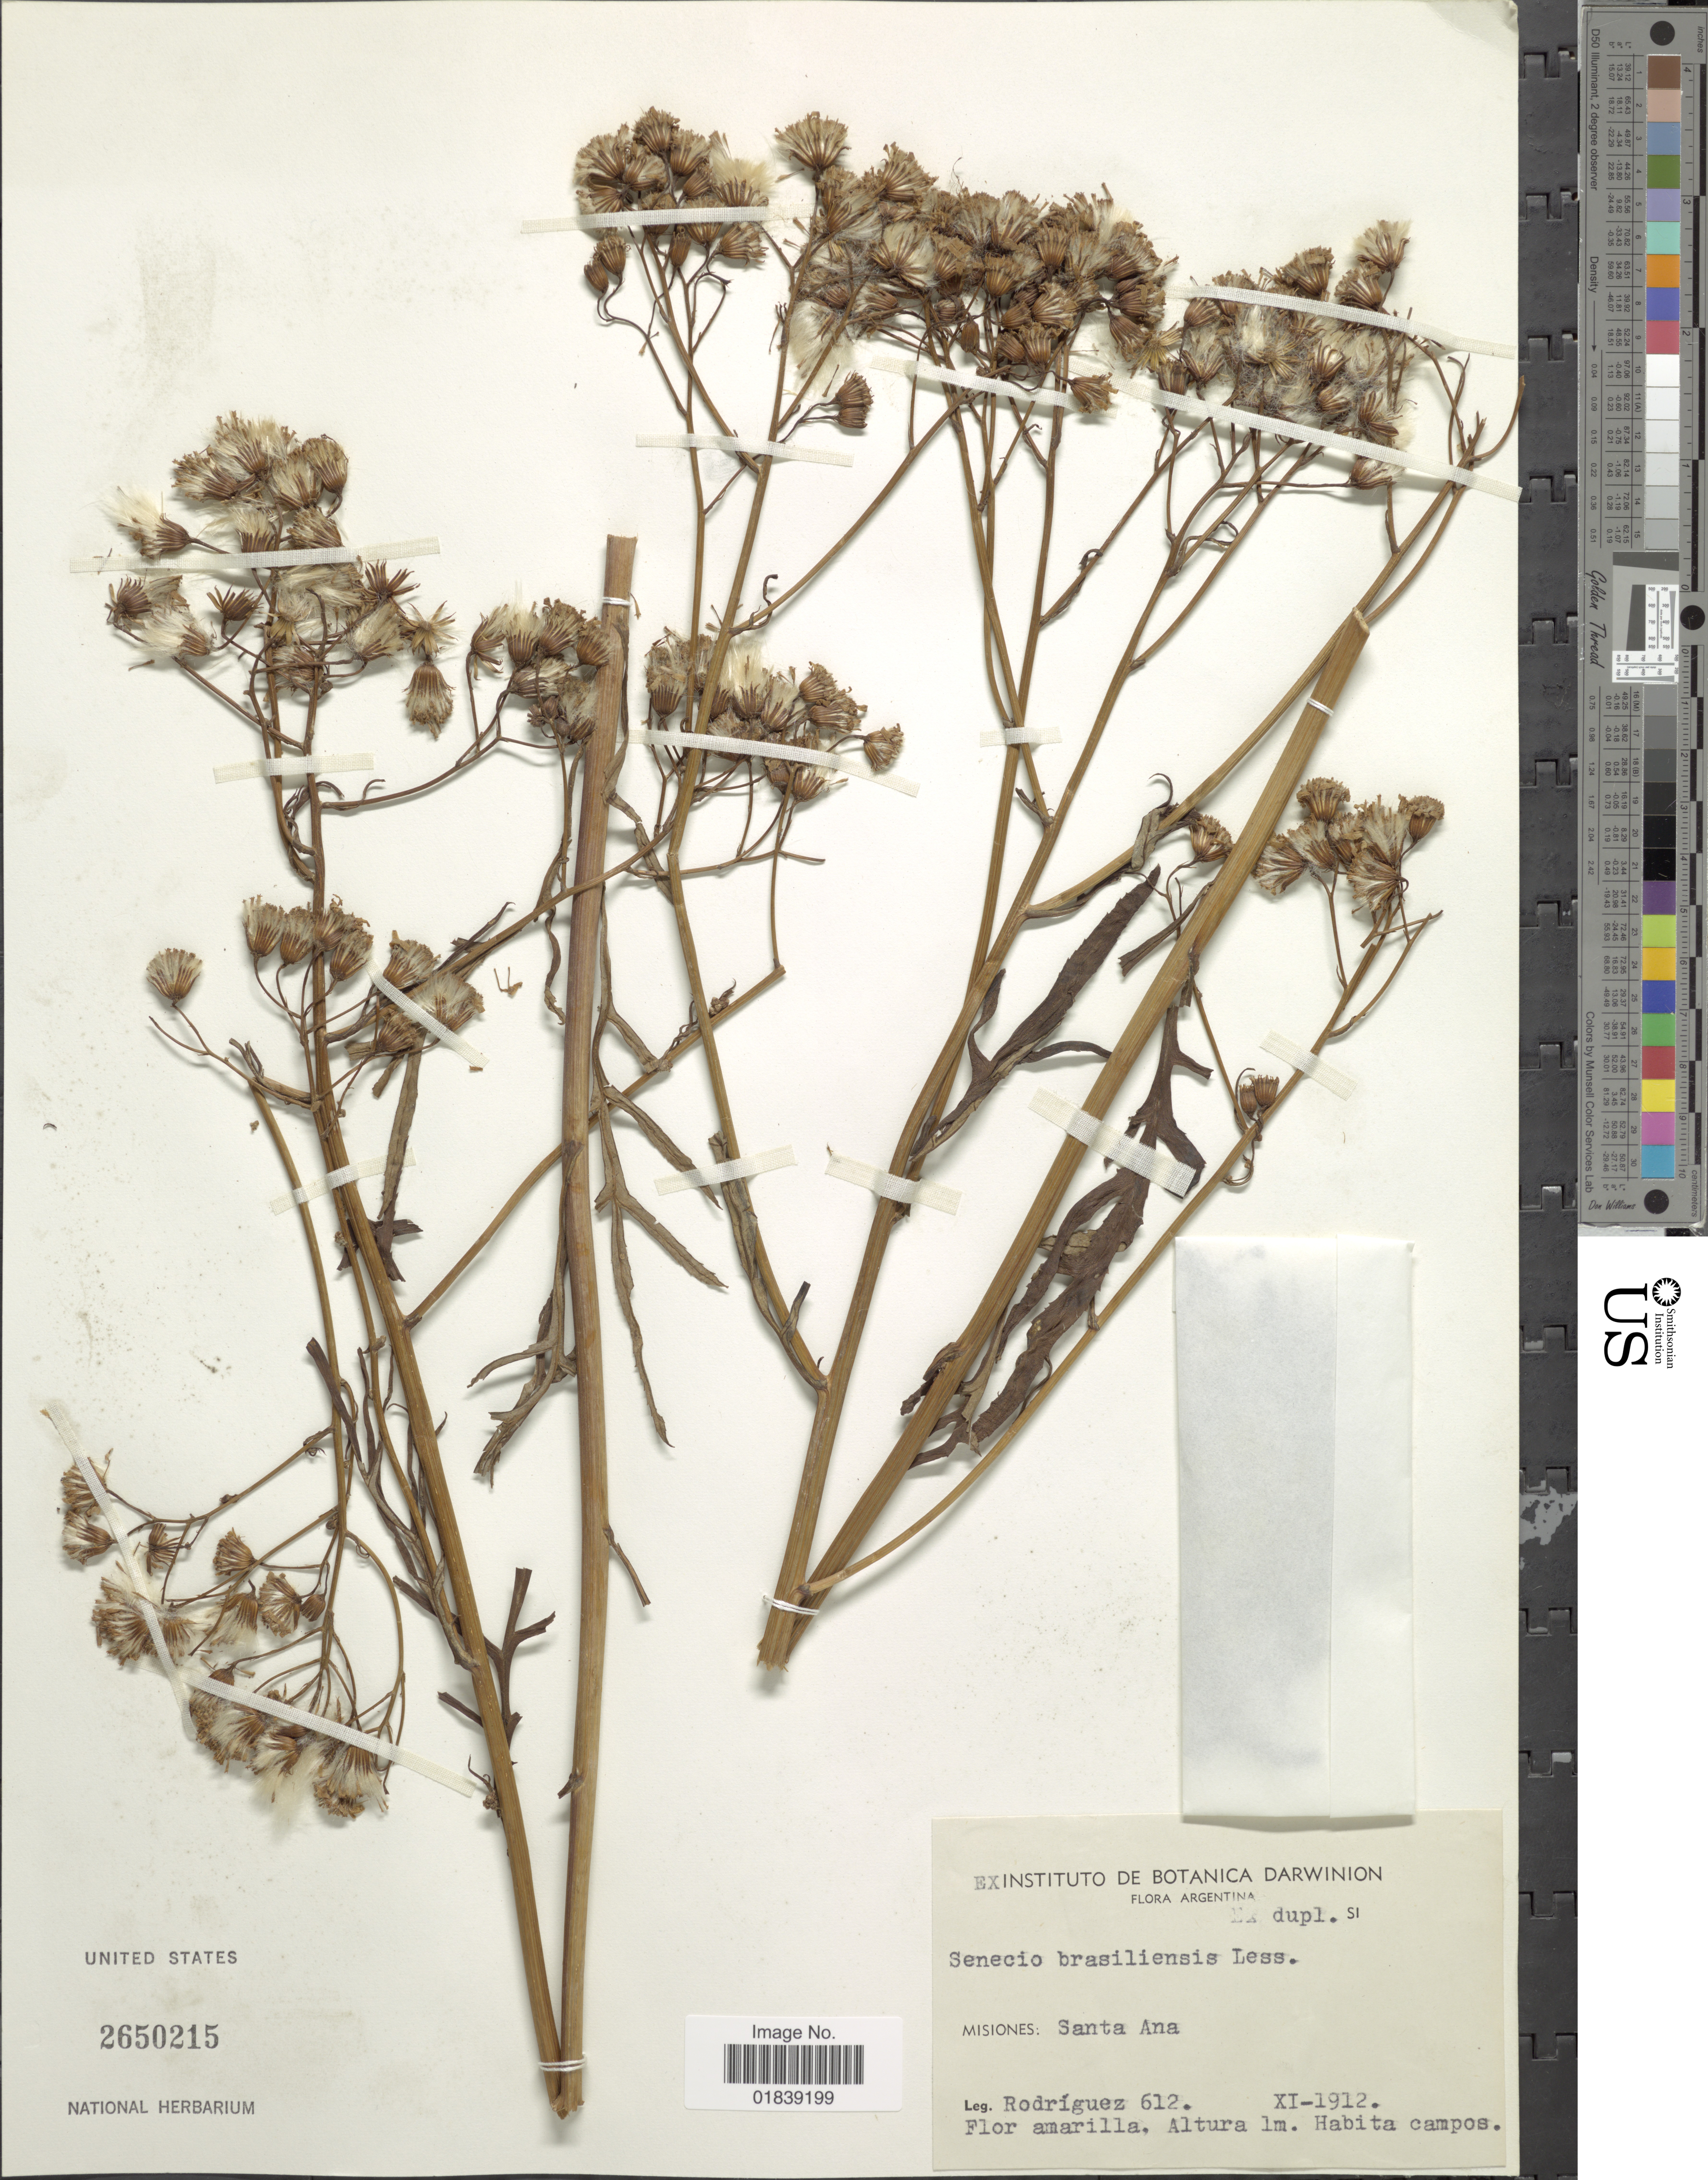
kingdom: Plantae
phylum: Tracheophyta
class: Magnoliopsida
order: Asterales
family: Asteraceae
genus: Senecio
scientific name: Senecio brasiliensis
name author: (Spreng.) Less.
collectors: Rodriguez, --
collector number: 612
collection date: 1912-11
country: Argentina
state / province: Misiones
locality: Santa Ana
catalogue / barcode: US 2650215